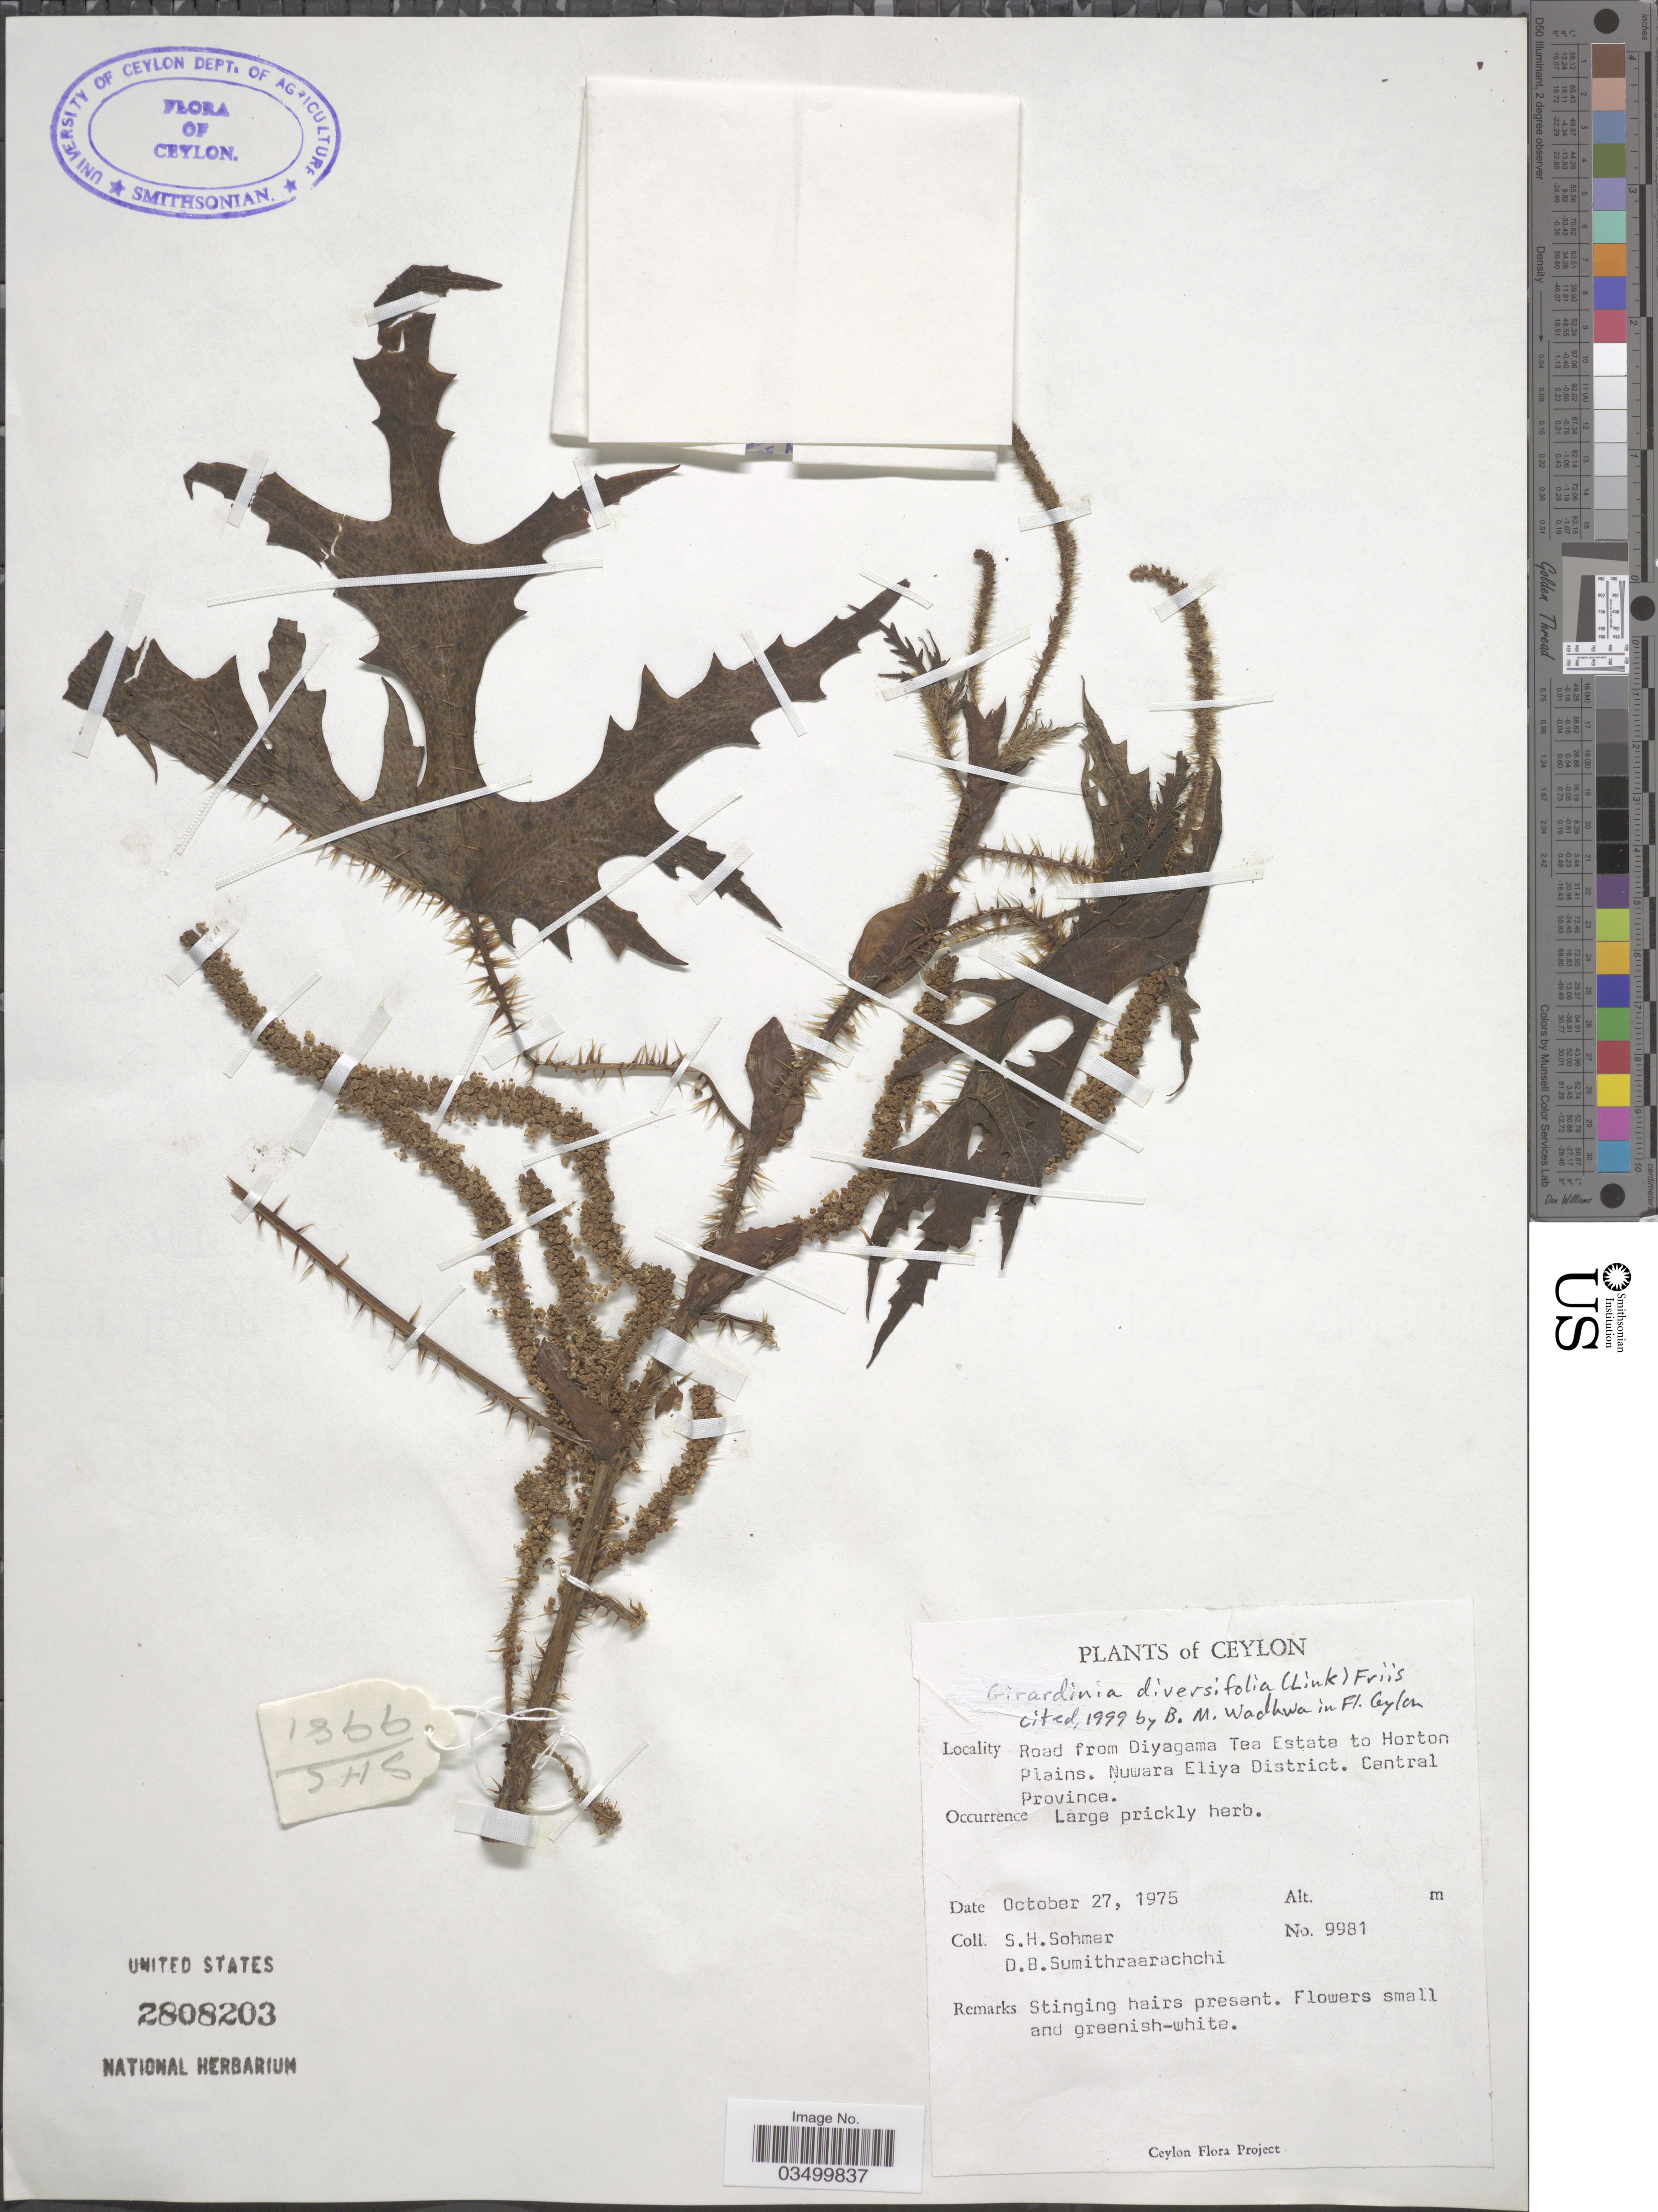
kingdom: Plantae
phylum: Tracheophyta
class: Magnoliopsida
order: Rosales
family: Urticaceae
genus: Girardinia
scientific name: Girardinia diversifolia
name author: (Link) Friis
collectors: S. H. Sohmer & D. B. Sumithraarachchi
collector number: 9981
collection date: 1975-10-27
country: Sri Lanka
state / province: Central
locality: Ceylon. Road from Diyagama Tea Estate to Horton Plains. Nuwara Eliya District.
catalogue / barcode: US 2808203